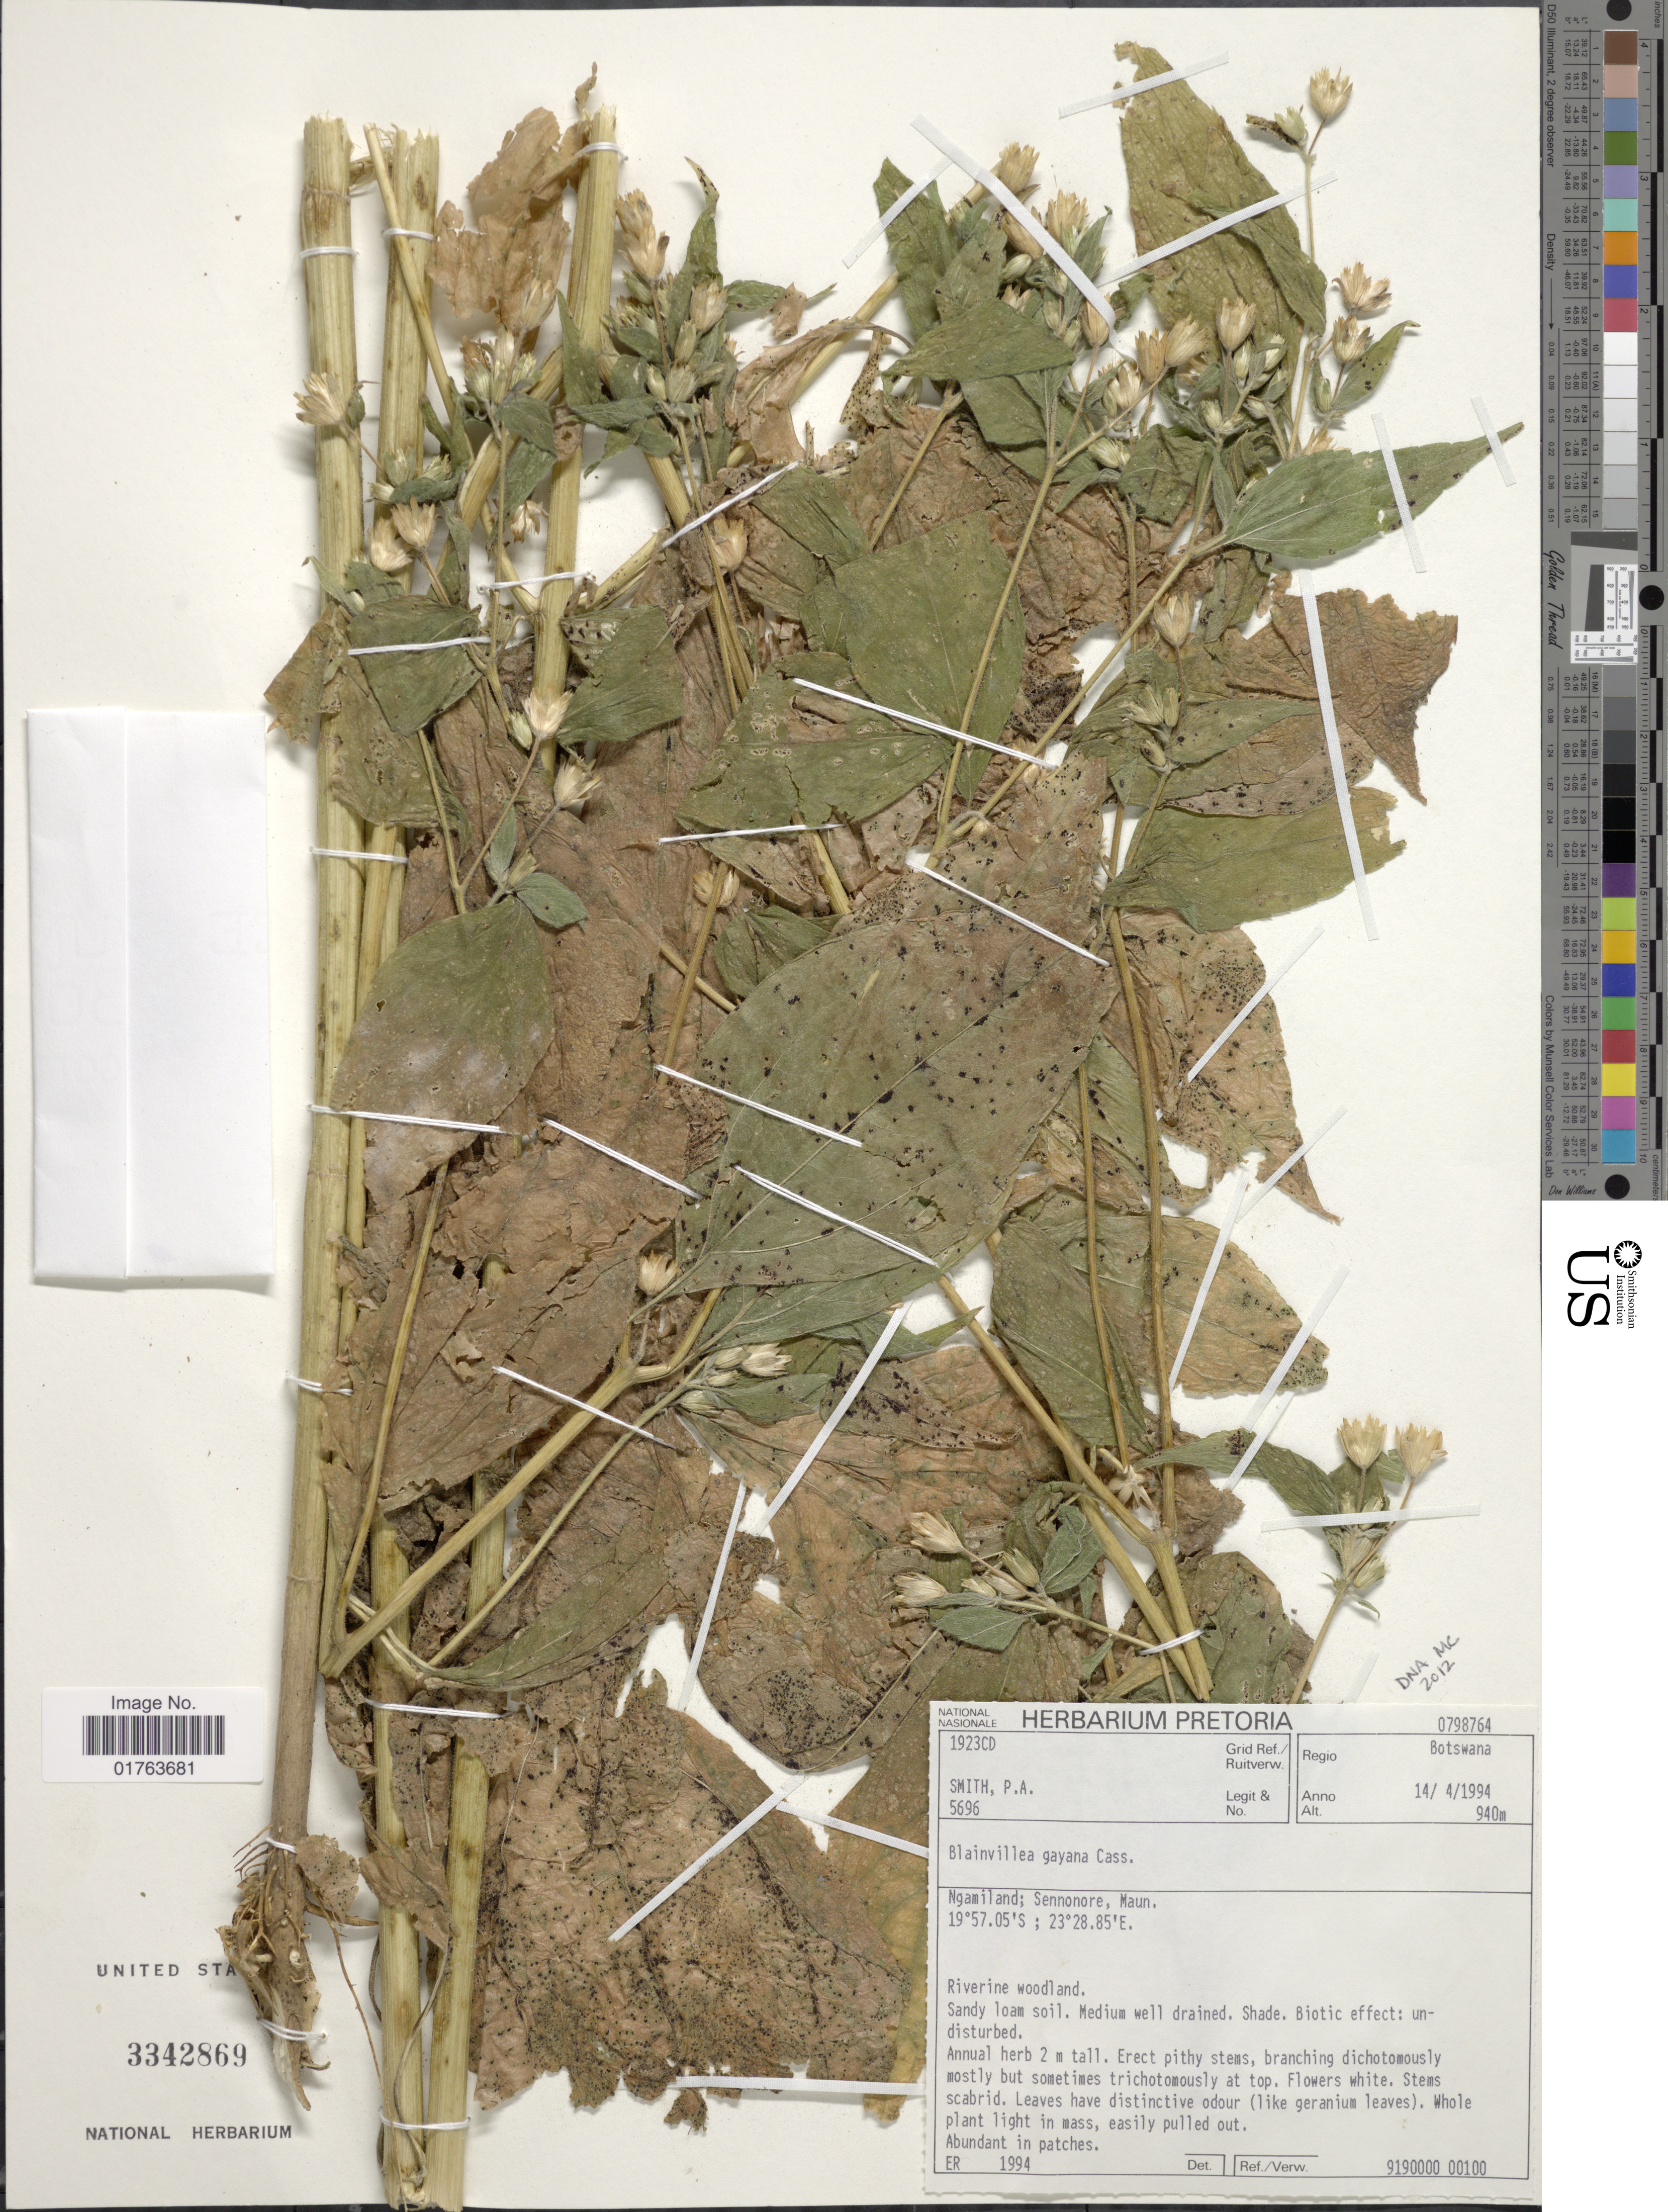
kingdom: Plantae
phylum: Tracheophyta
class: Magnoliopsida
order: Asterales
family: Asteraceae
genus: Blainvillea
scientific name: Blainvillea gayana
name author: Cass.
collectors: P. Smith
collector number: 5696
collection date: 1994-04-14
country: Botswana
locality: Regio Botswana, Grid Ref./Ruitverw. 1923CD, Ngamiland, Sennonore, Maun.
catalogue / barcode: US 3342869